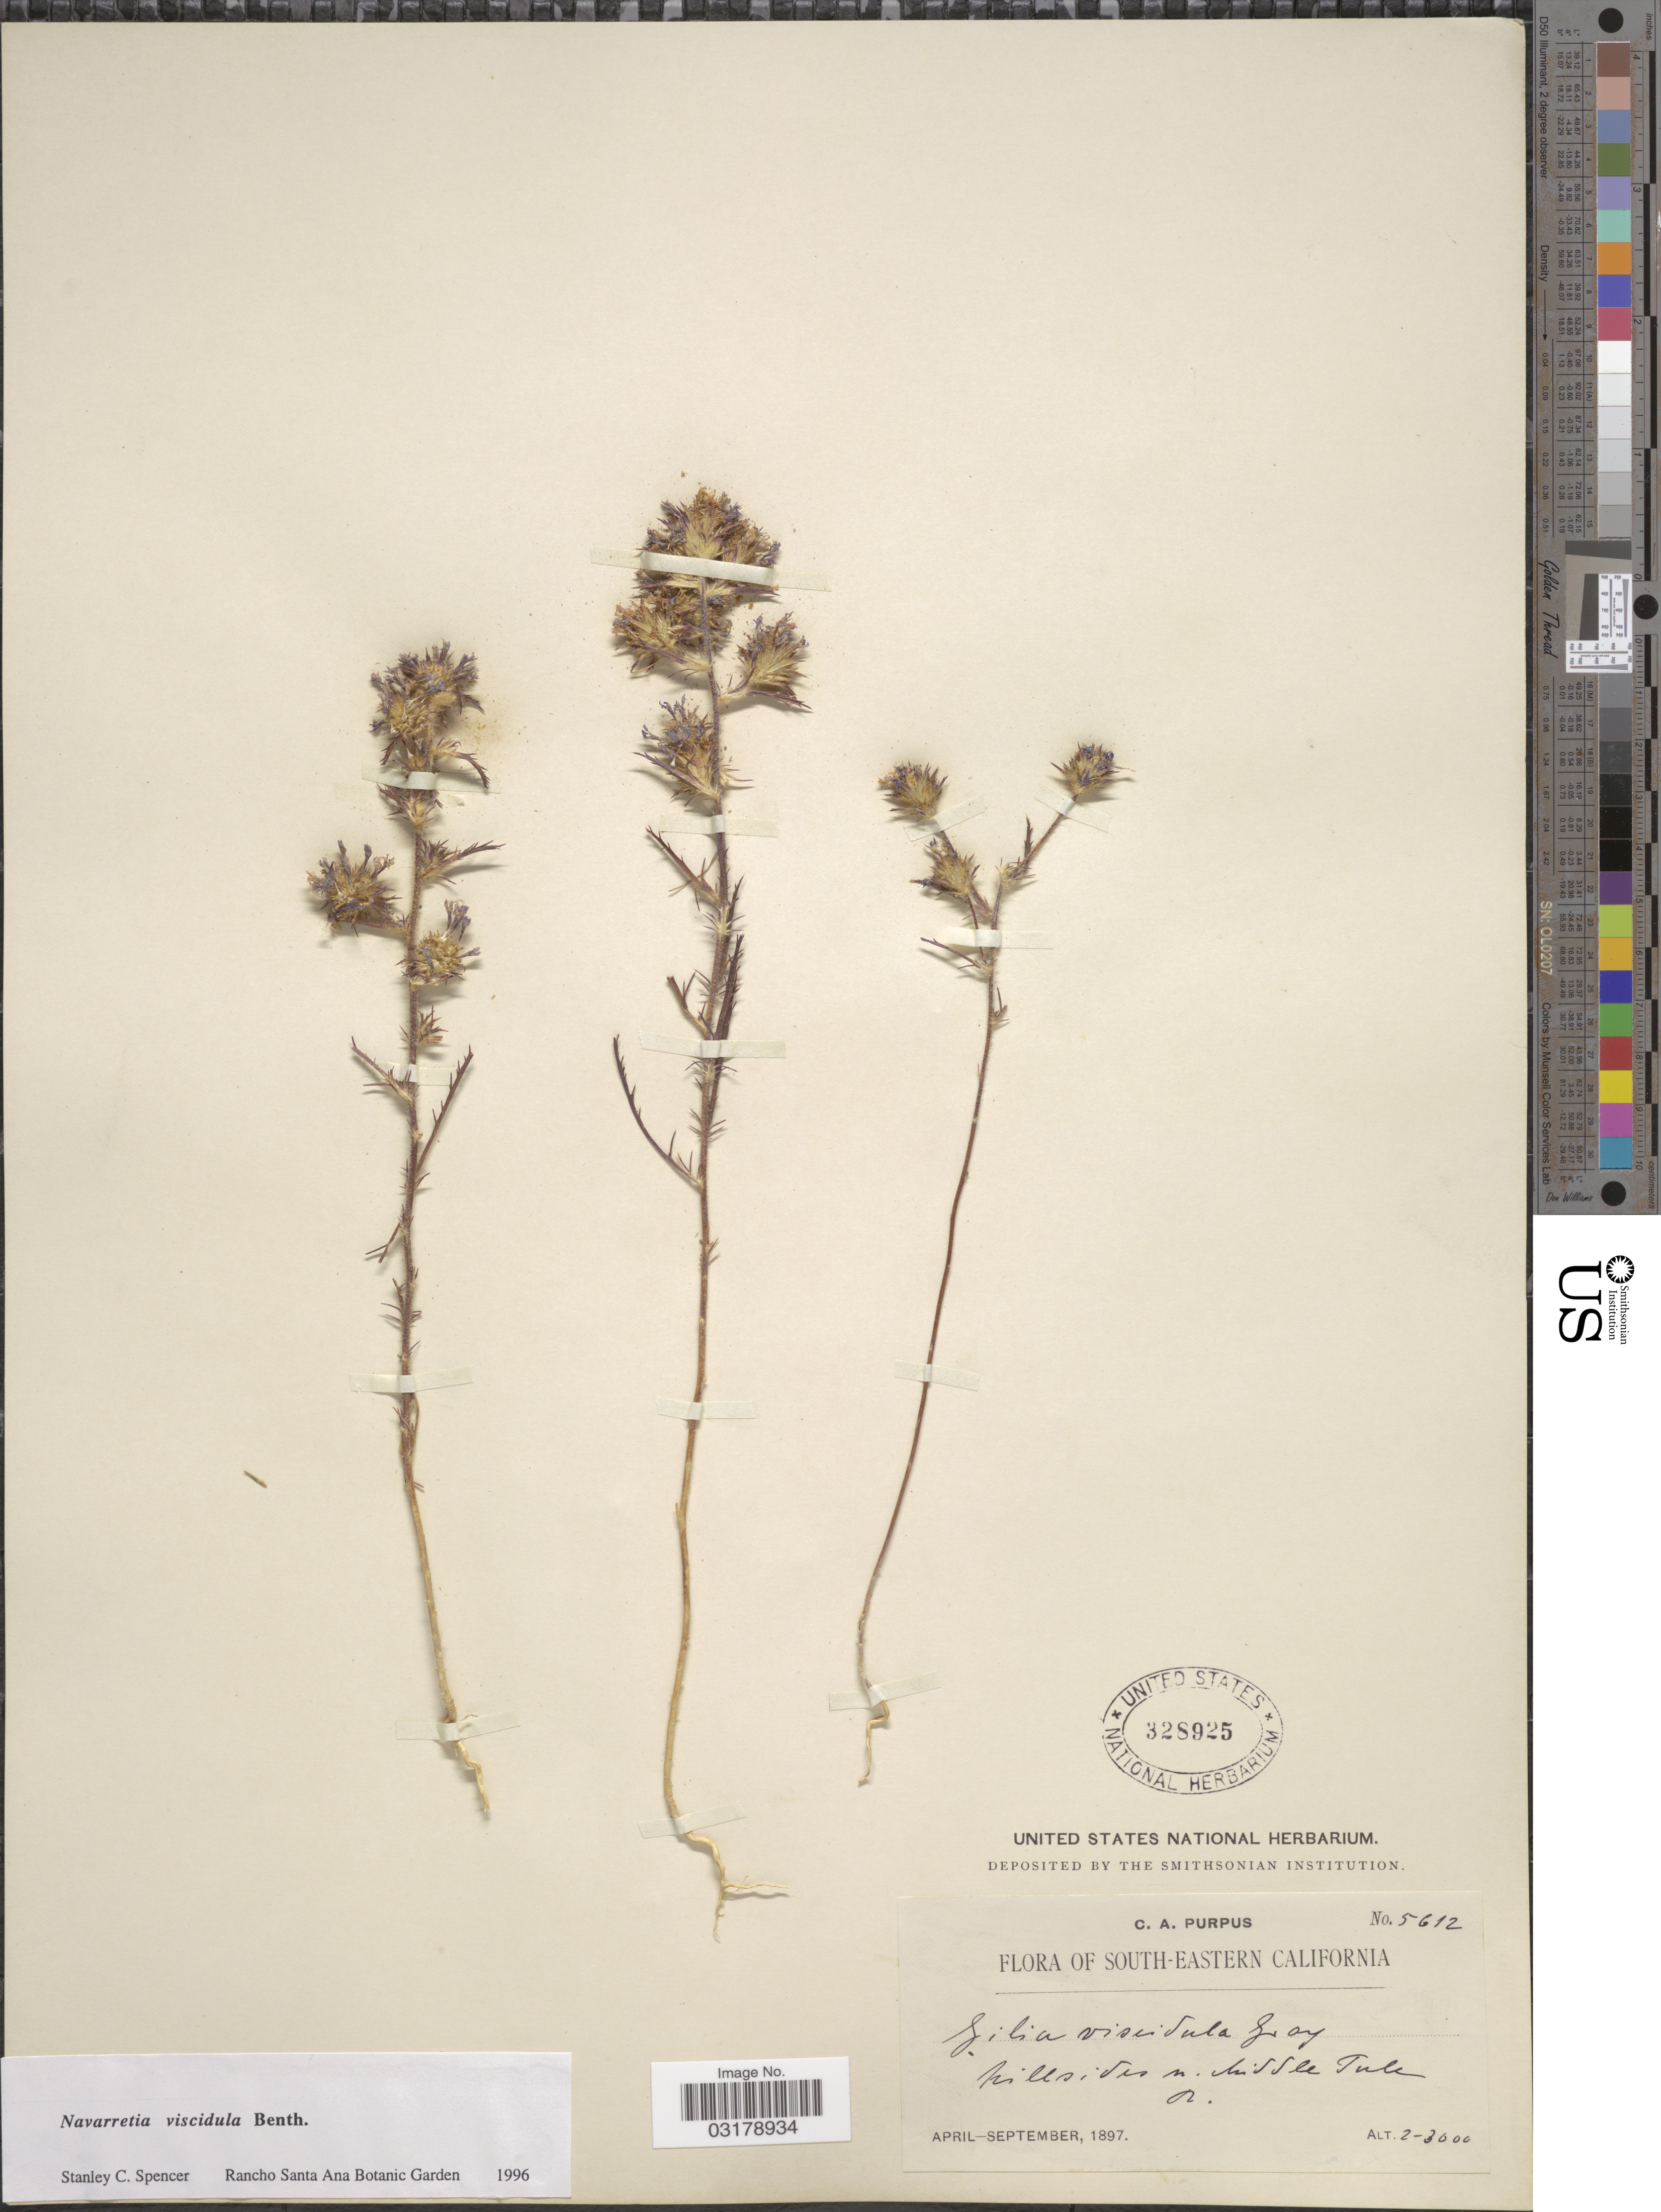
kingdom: Plantae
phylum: Tracheophyta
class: Magnoliopsida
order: Ericales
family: Polemoniaceae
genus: Navarretia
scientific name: Navarretia viscidula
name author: Benth.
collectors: C. A. Purpus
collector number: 5612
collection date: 1897-04/1897-09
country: United States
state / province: California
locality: South-Eastern California. Hillsides n. Middle Tule.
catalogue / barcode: US 328925